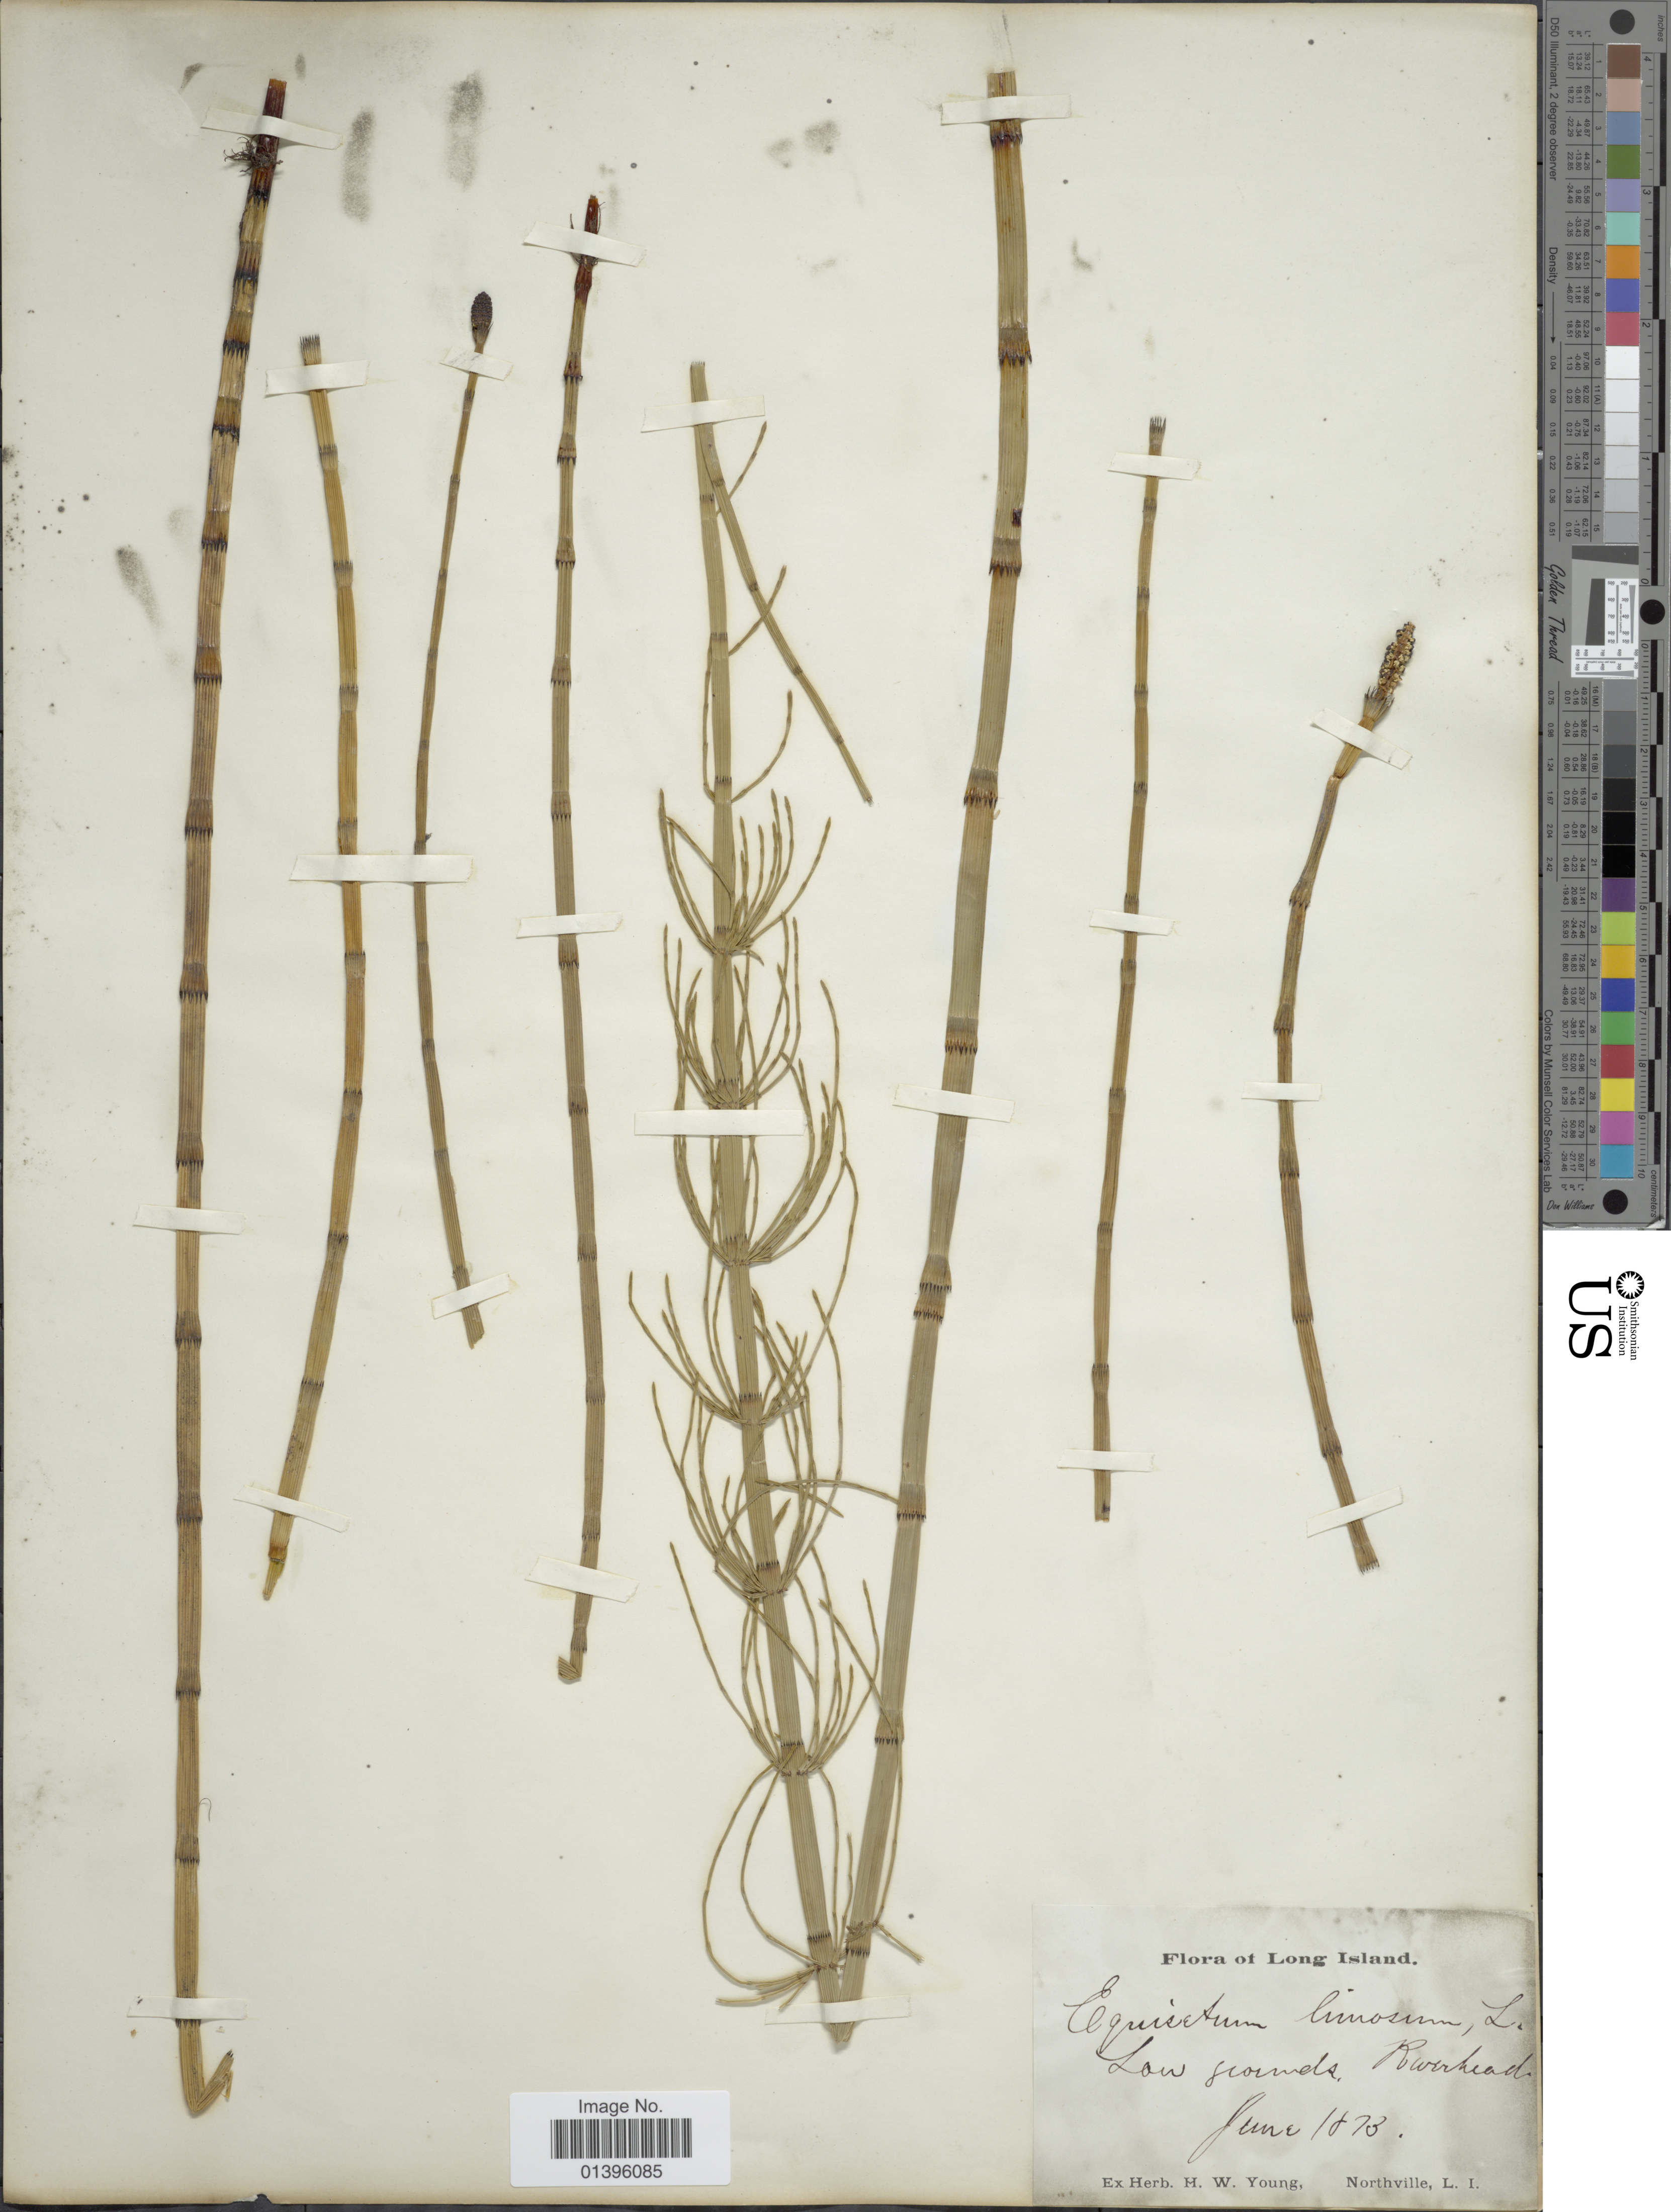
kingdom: Plantae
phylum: Tracheophyta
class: Polypodiopsida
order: Equisetales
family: Equisetaceae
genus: Equisetum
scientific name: Equisetum fluviatile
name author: L.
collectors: ex herb. H.W. Young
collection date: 1873-06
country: United States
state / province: New York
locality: Long Island. Low grounds, Riverhead, Northville